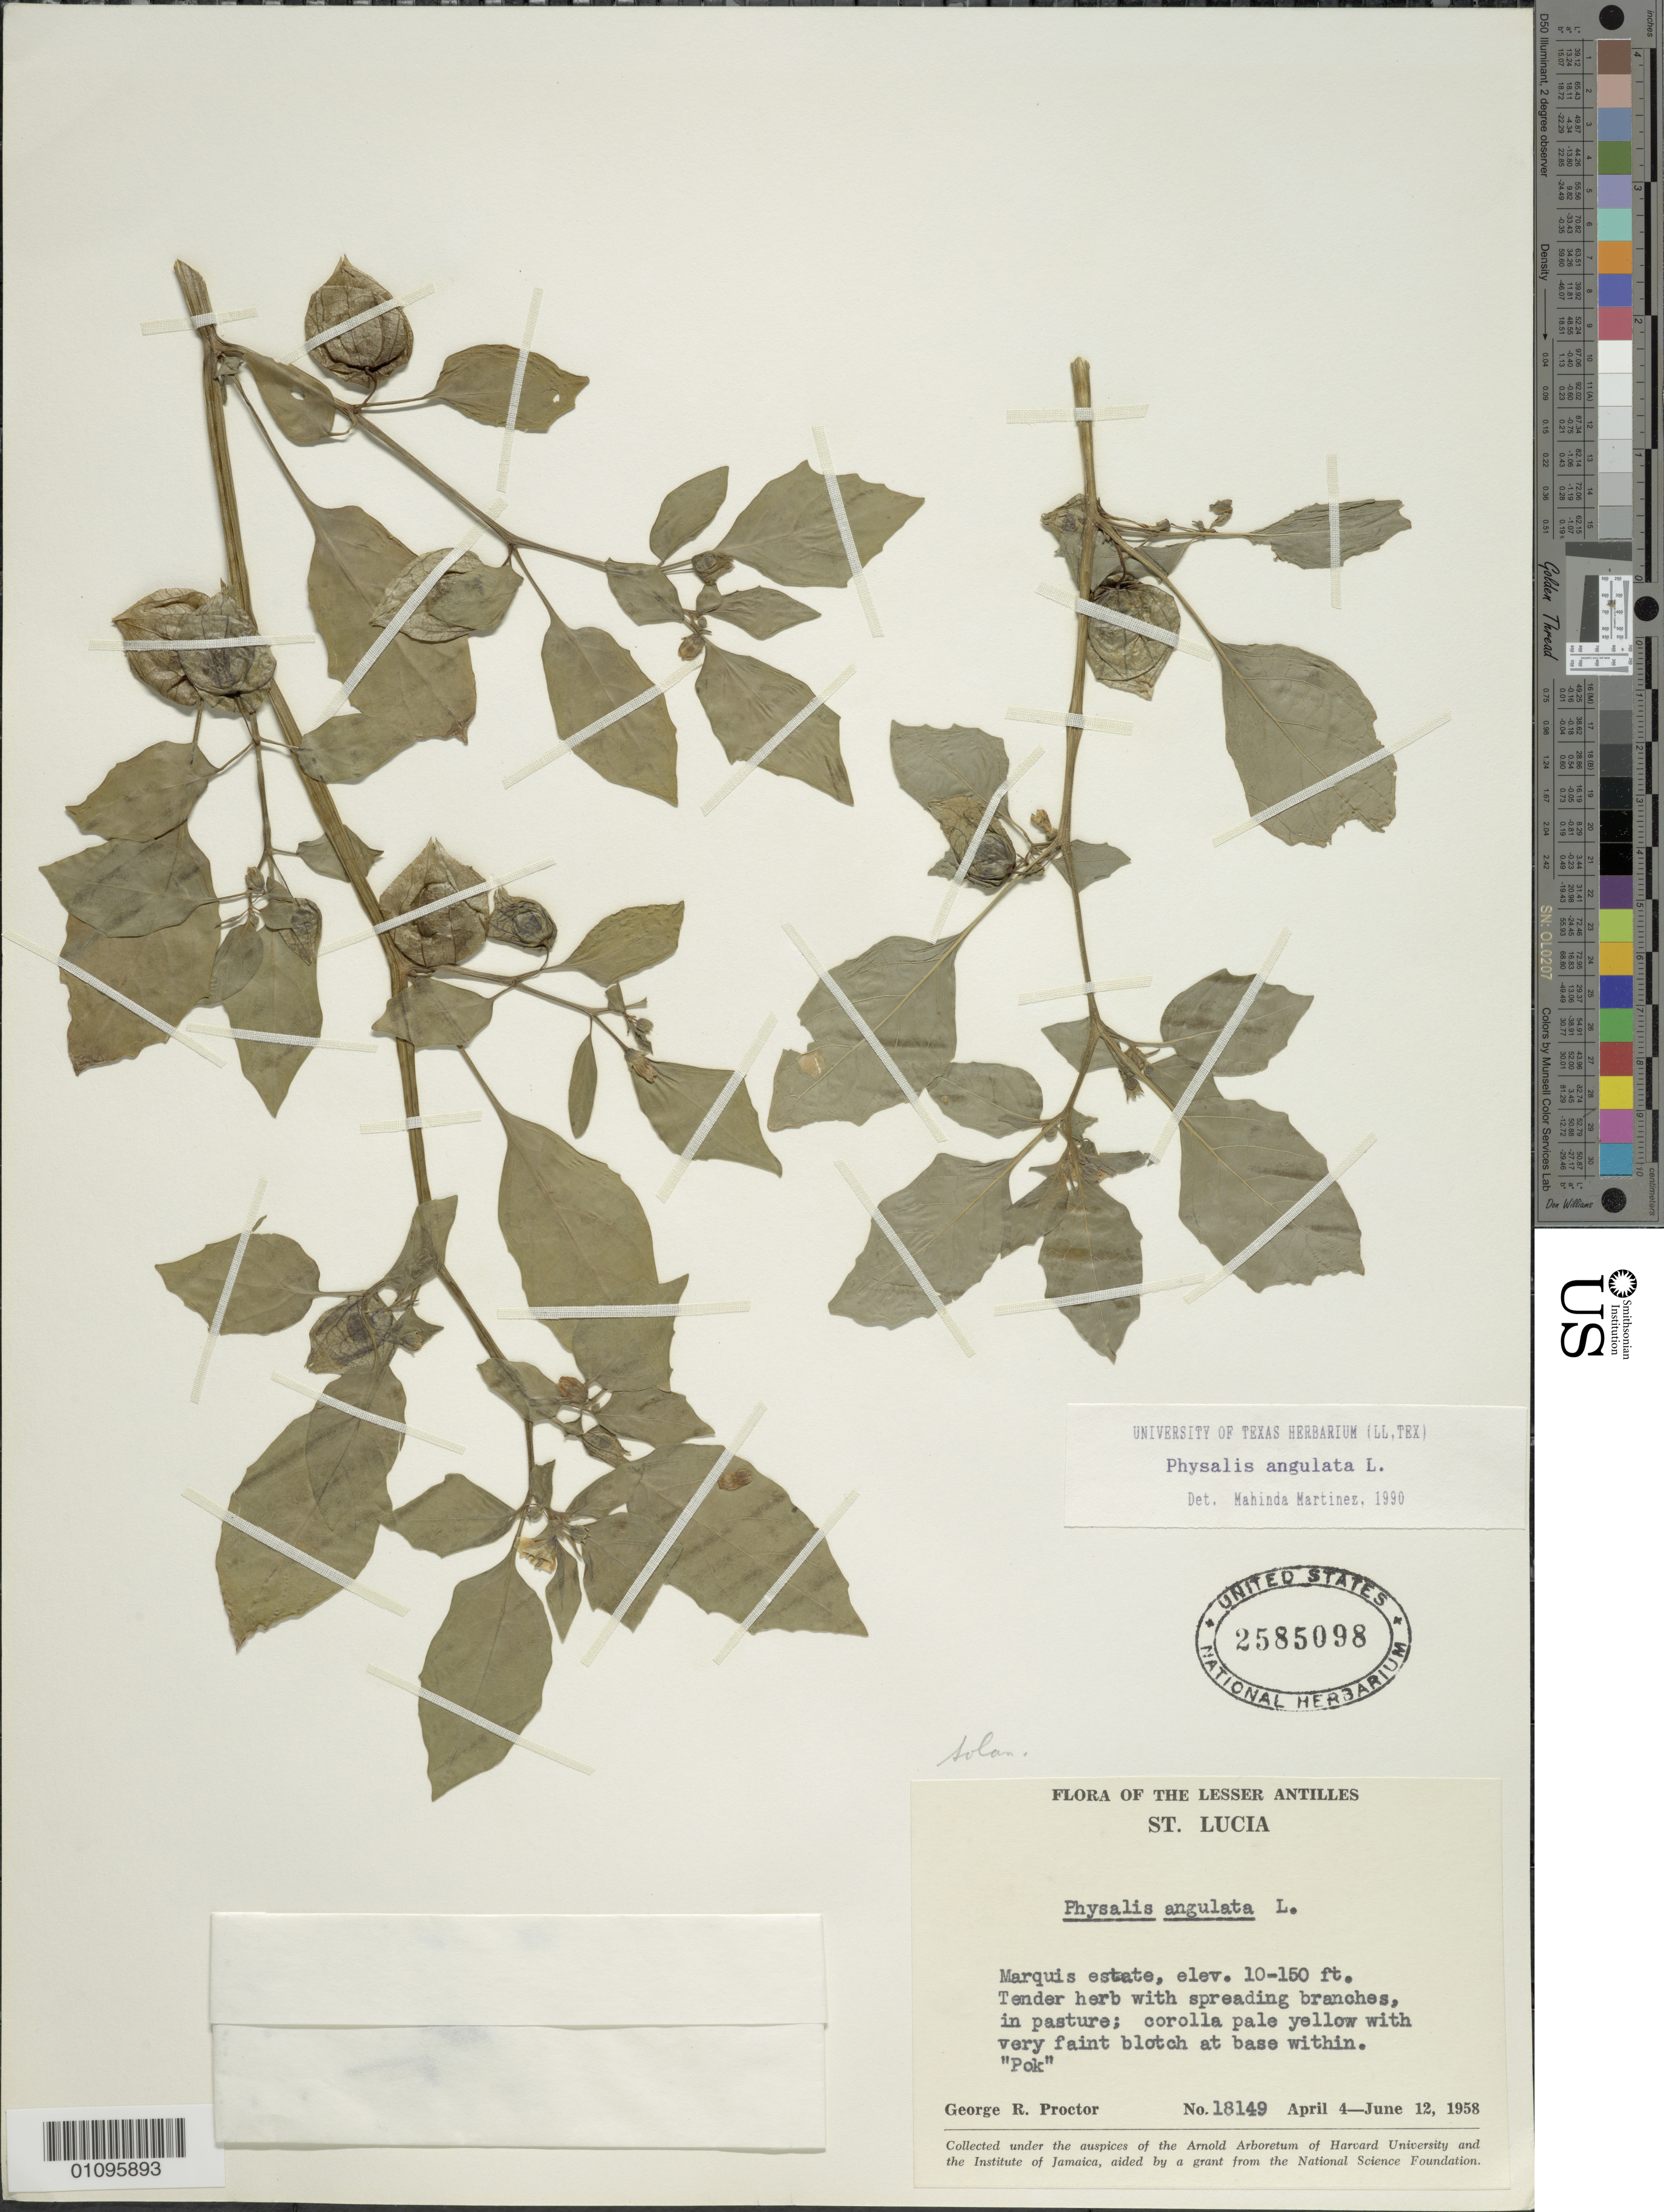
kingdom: Plantae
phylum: Tracheophyta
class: Magnoliopsida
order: Solanales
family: Solanaceae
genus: Physalis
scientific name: Physalis angulata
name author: L.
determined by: Martinez, M.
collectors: G. R. Proctor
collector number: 18149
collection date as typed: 04 Apr 1958 to 12 Jun 1958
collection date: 1958-04-04/1958-06-12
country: St. Lucia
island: St. Lucia I.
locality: Marquis Estate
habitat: In pasture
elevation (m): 3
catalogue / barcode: US 2585098